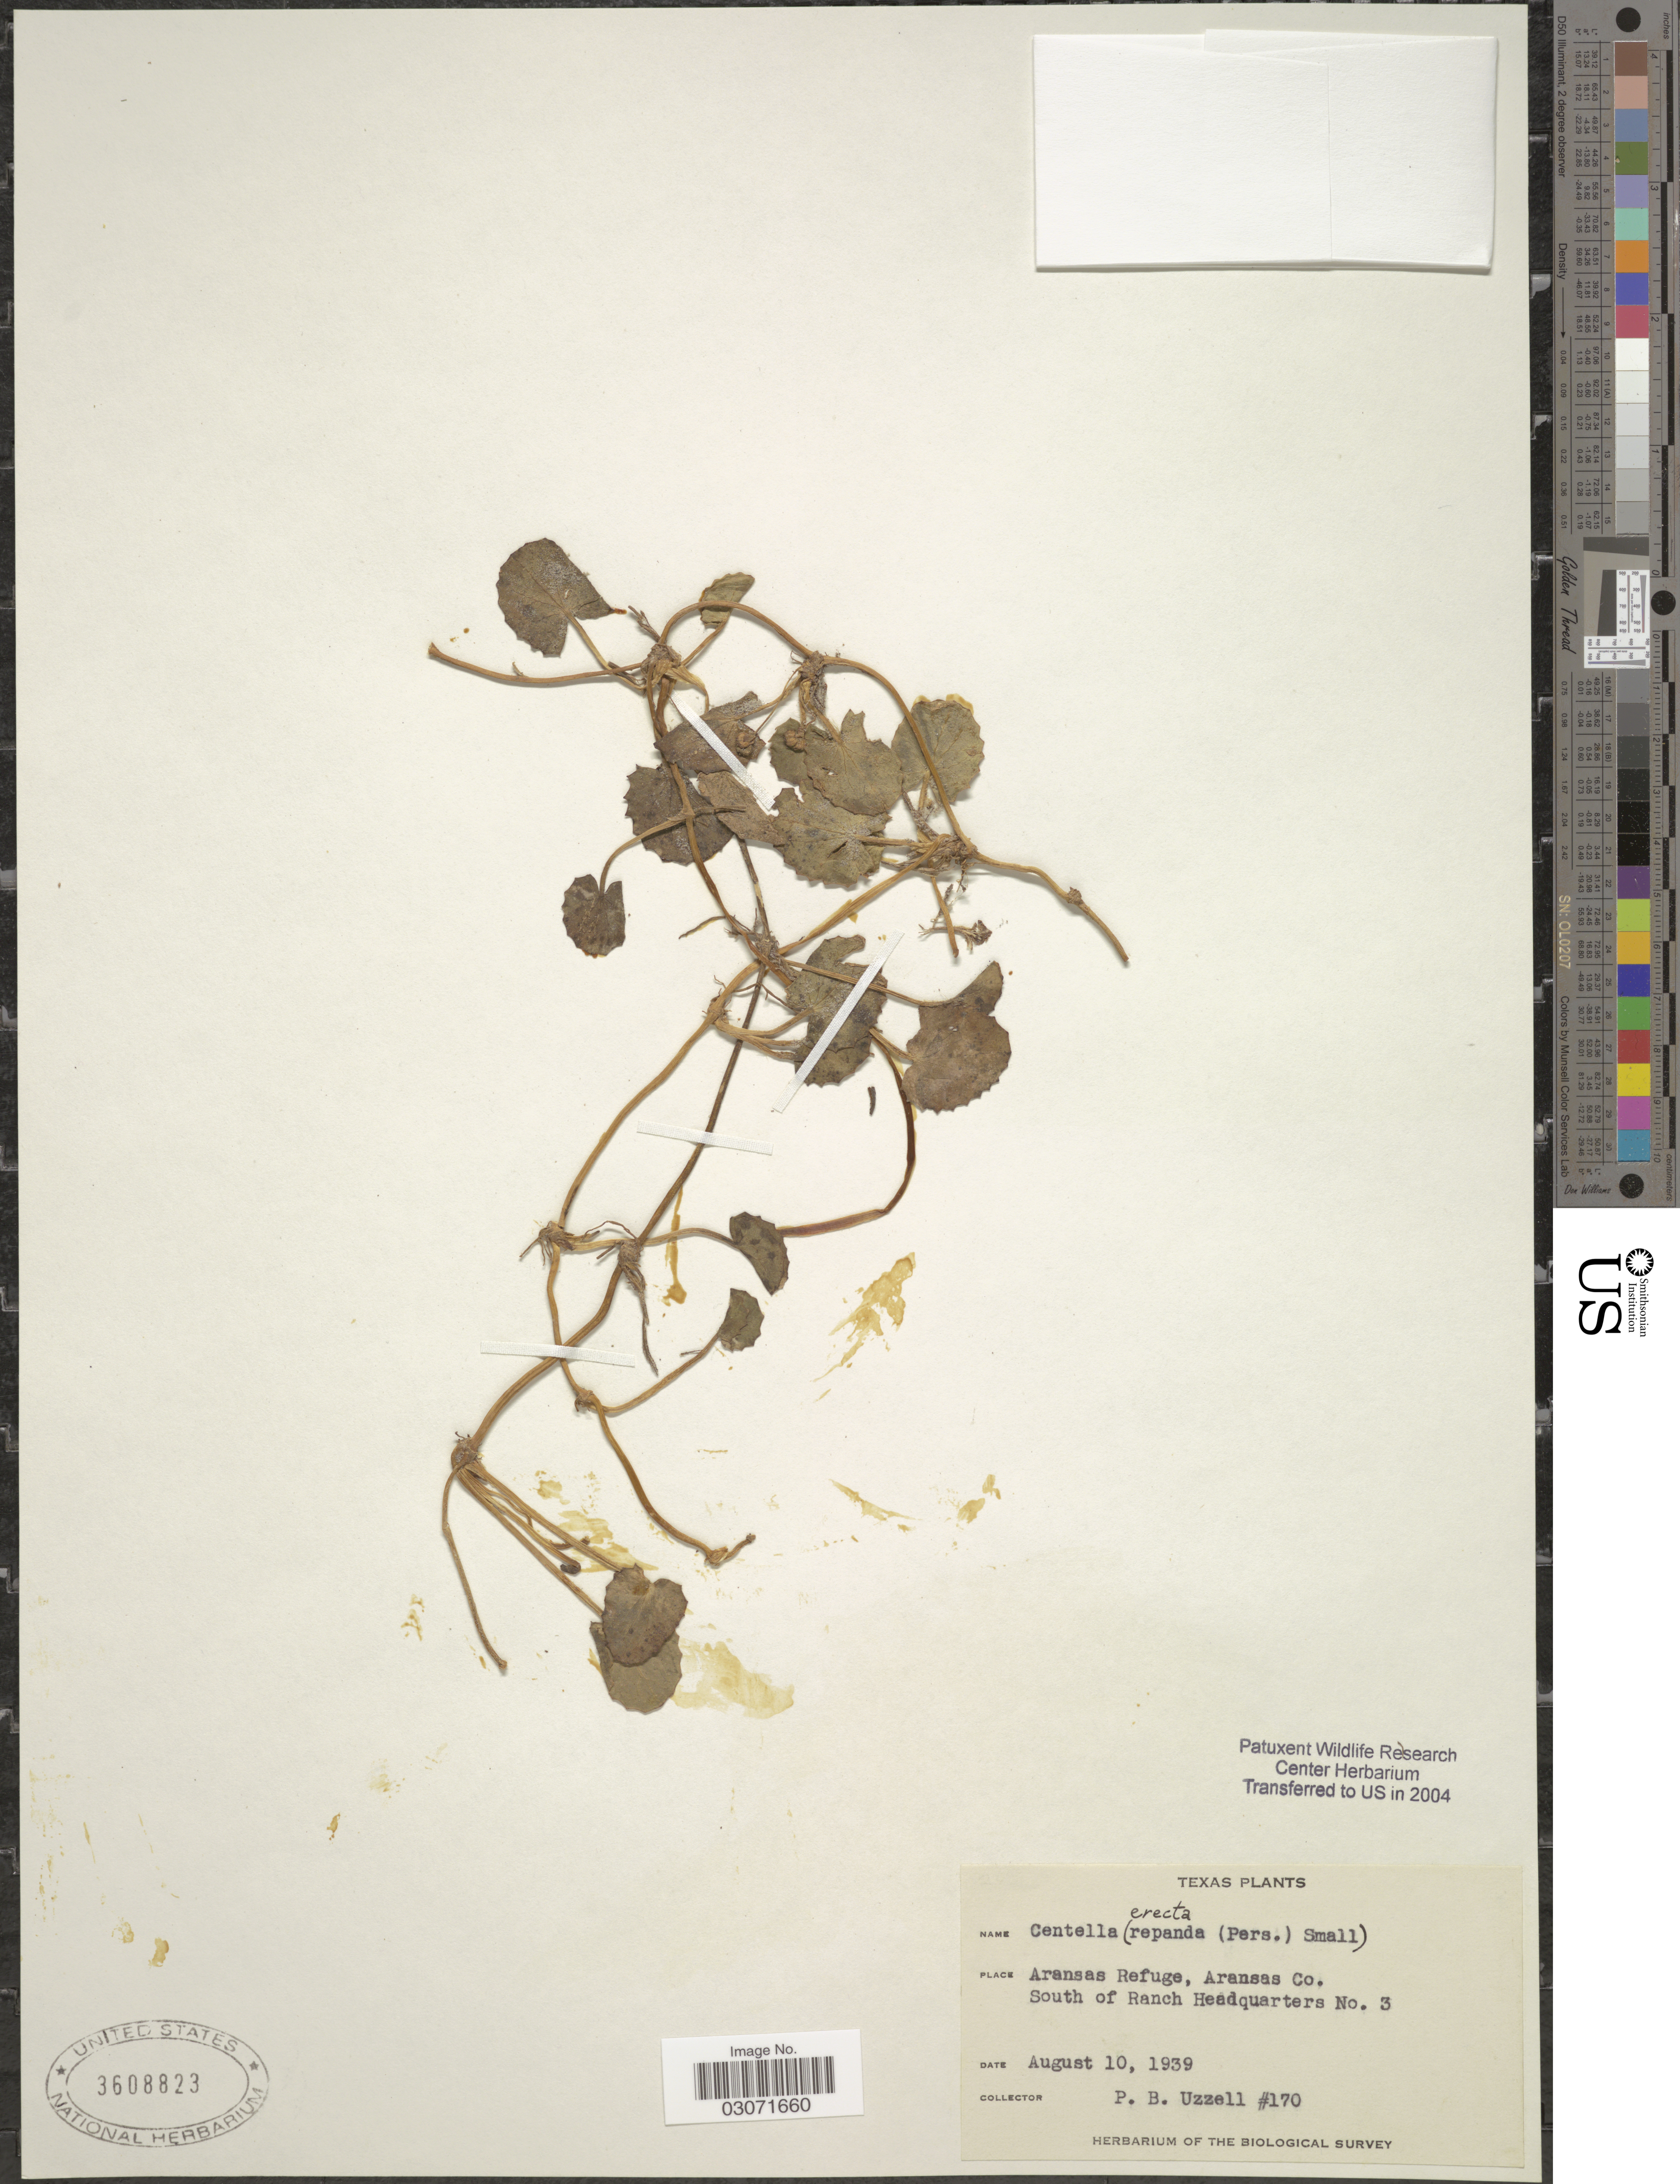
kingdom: Plantae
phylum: Tracheophyta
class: Magnoliopsida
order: Apiales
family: Apiaceae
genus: Centella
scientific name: Centella erecta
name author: (L. f.) Fernald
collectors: P. Uzzell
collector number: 170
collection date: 1939-08-10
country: United States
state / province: Texas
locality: Aransas Refuge, Aransas Co. South of Ranch Headquarters No. 3.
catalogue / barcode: US 3608823